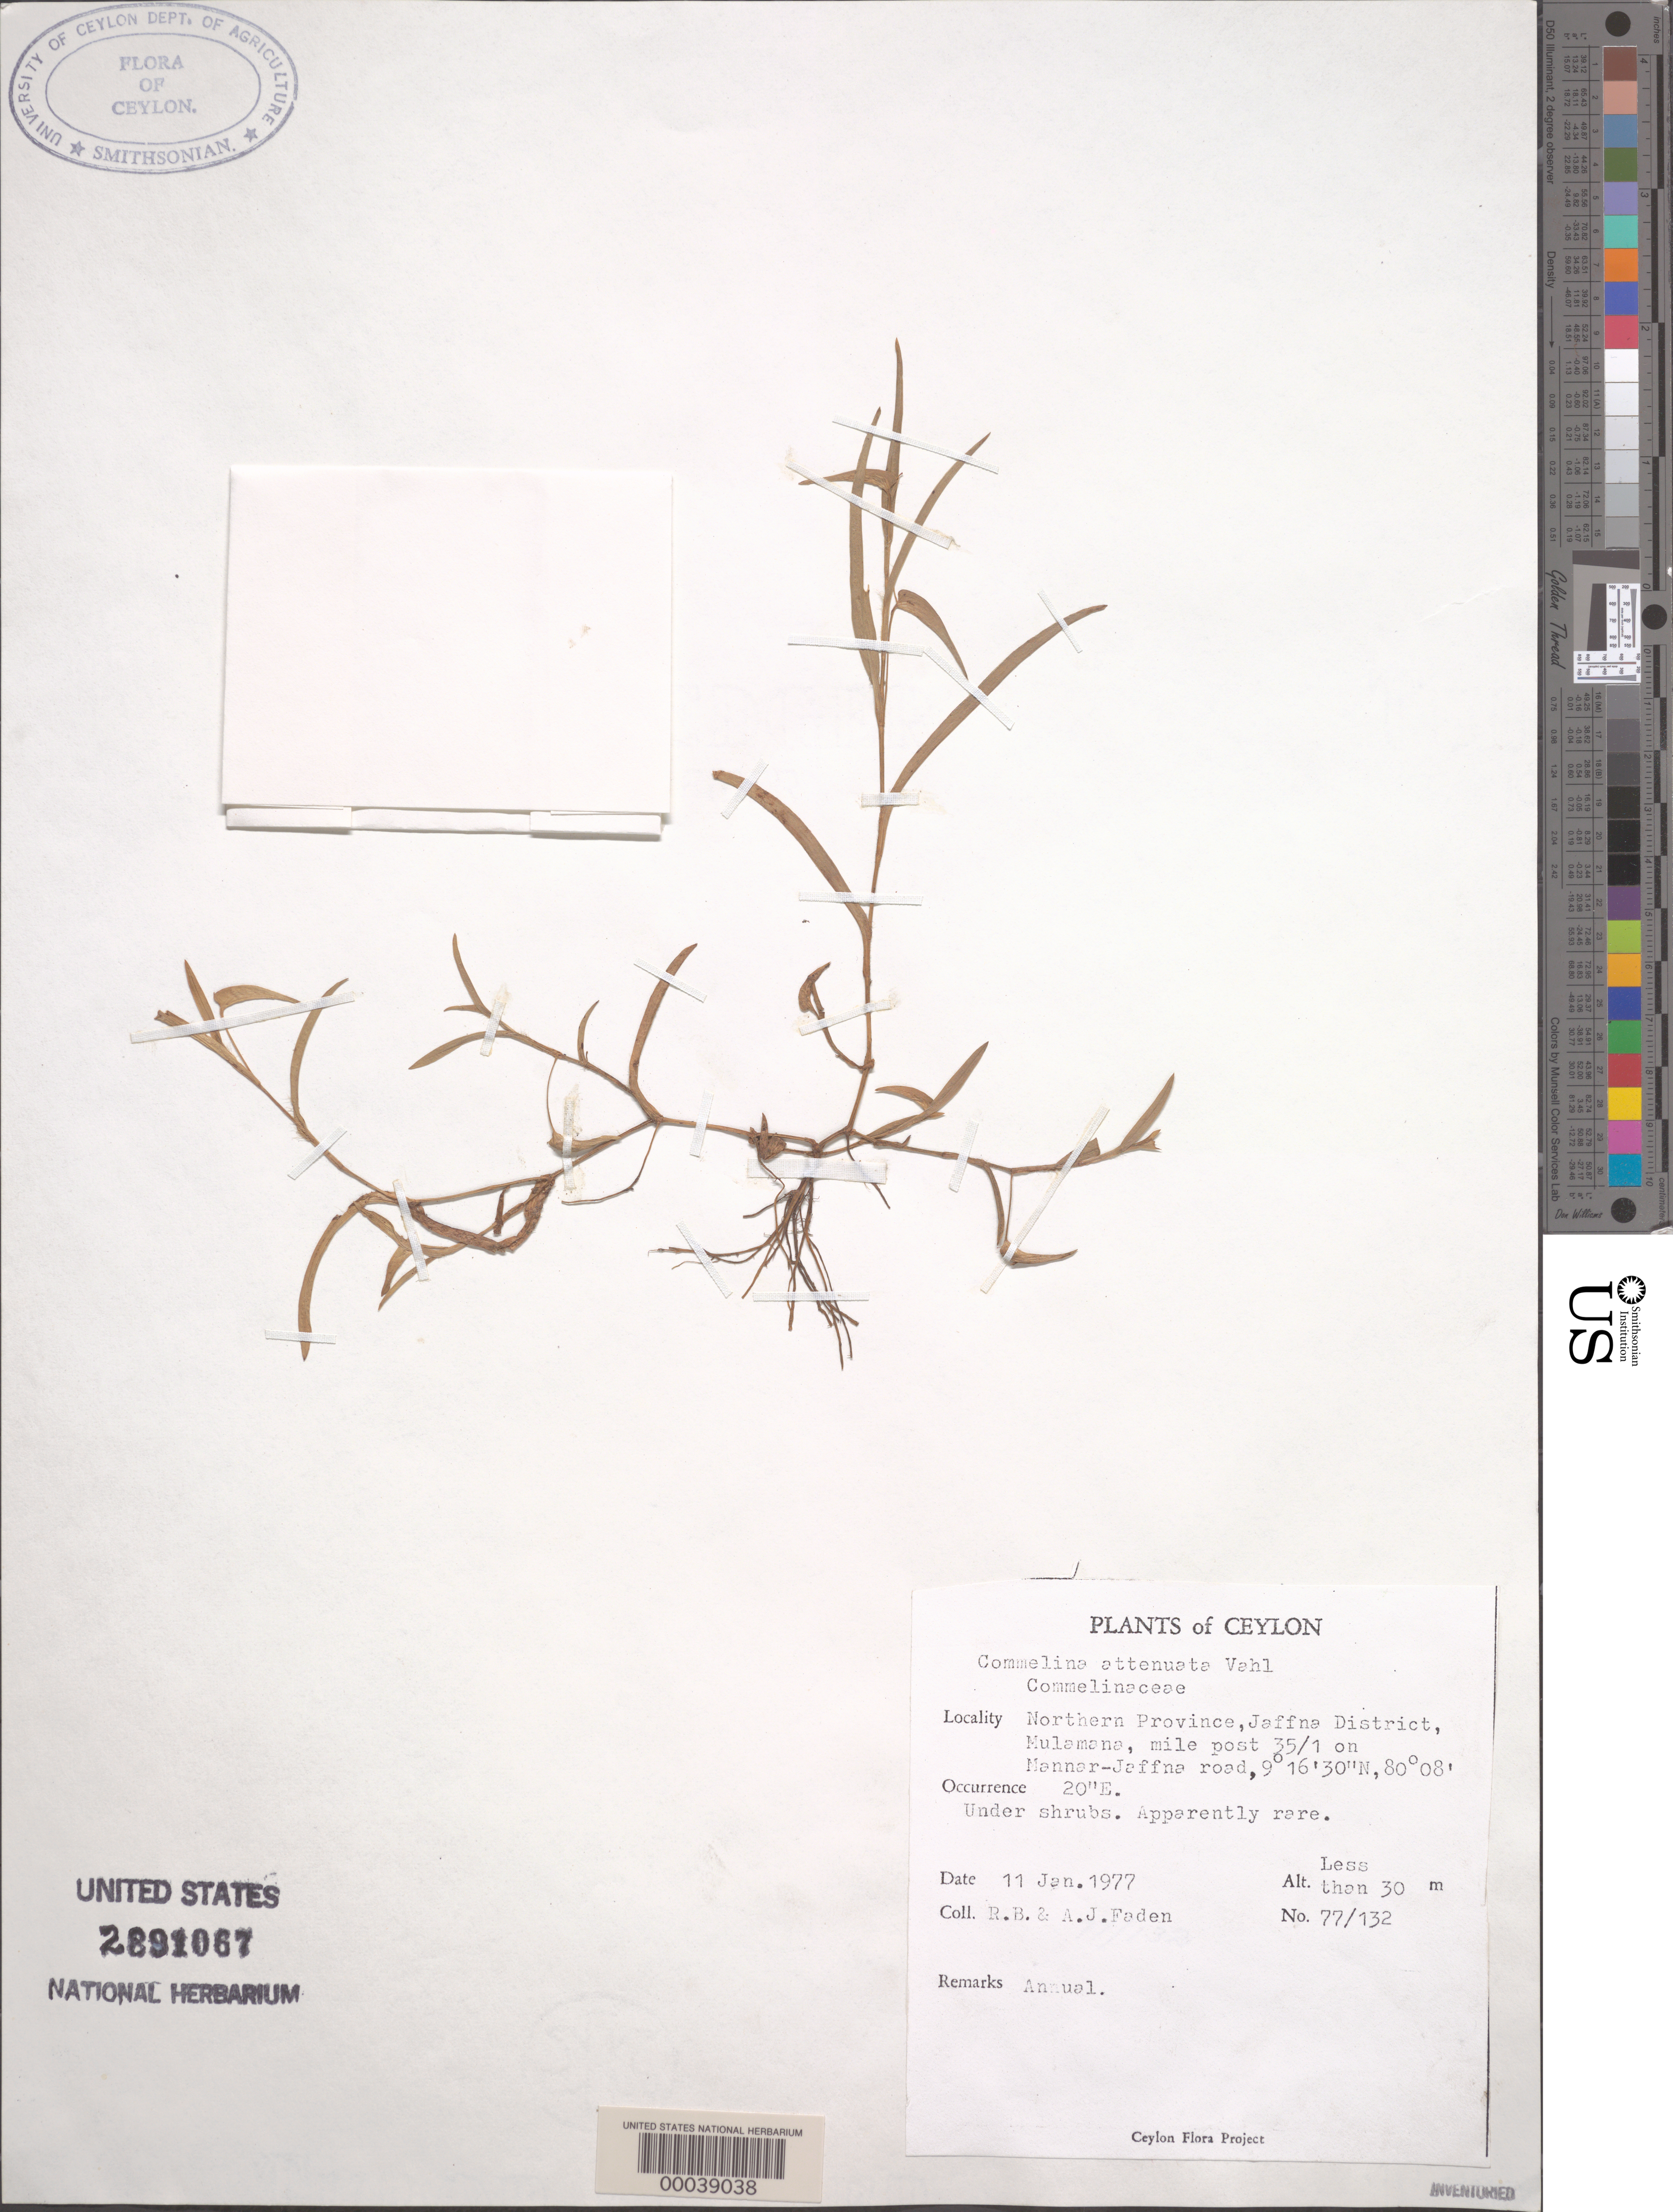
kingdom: Plantae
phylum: Tracheophyta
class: Liliopsida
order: Commelinales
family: Commelinaceae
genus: Commelina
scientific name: Commelina attenuata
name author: J. Koenig ex Vahl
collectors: R. B. Faden & A. J. Faden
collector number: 77/132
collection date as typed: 11 Jan 1977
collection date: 1977-01-11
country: Sri Lanka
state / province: Northern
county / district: Jaffna Dist.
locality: Mulamana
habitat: Under shrubs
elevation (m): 30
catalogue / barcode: US 2891067